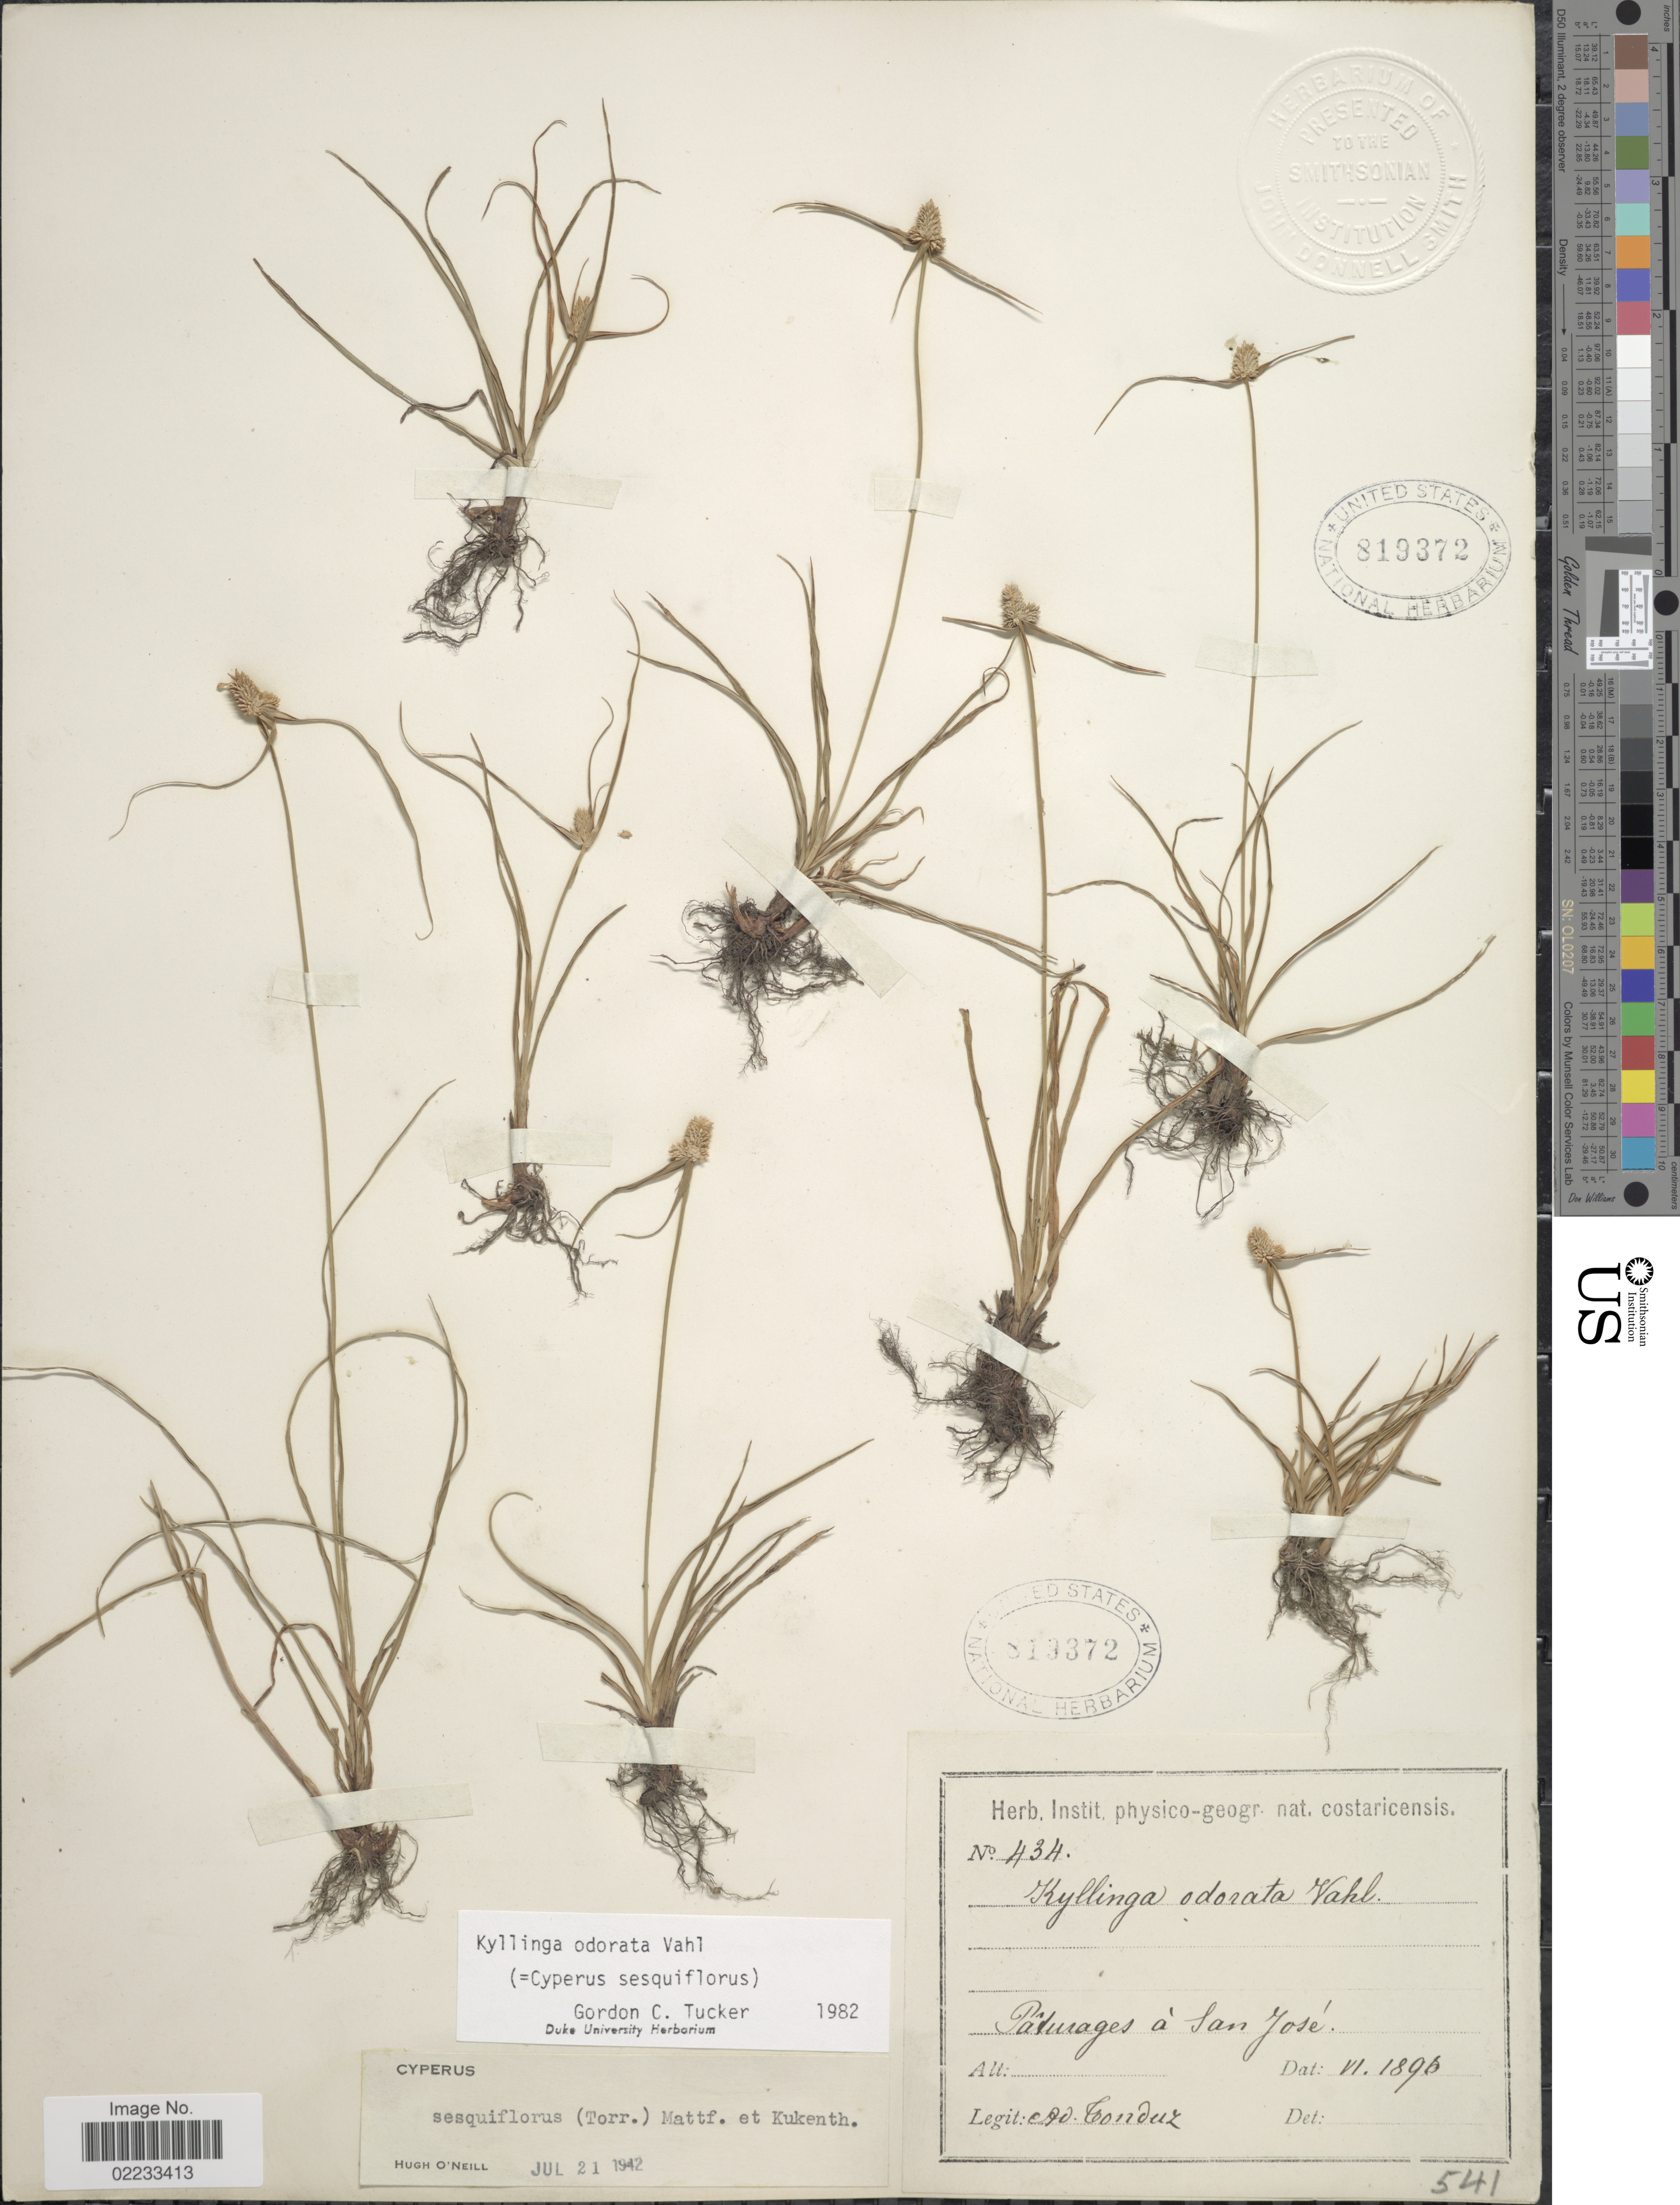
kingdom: Plantae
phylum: Tracheophyta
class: Liliopsida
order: Poales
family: Cyperaceae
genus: Cyperus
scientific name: Cyperus sesquiflorus subsp. sesquiflorus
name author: (Torr.) Mattf. & Kük.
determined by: Strong, M. T., (US), Smithsonian Institution - National Museum of Natural History (UNITED STATES)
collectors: A. Tonduz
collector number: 434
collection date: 1896-06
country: Costa Rica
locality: Paturages a San Jose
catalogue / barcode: US 819372